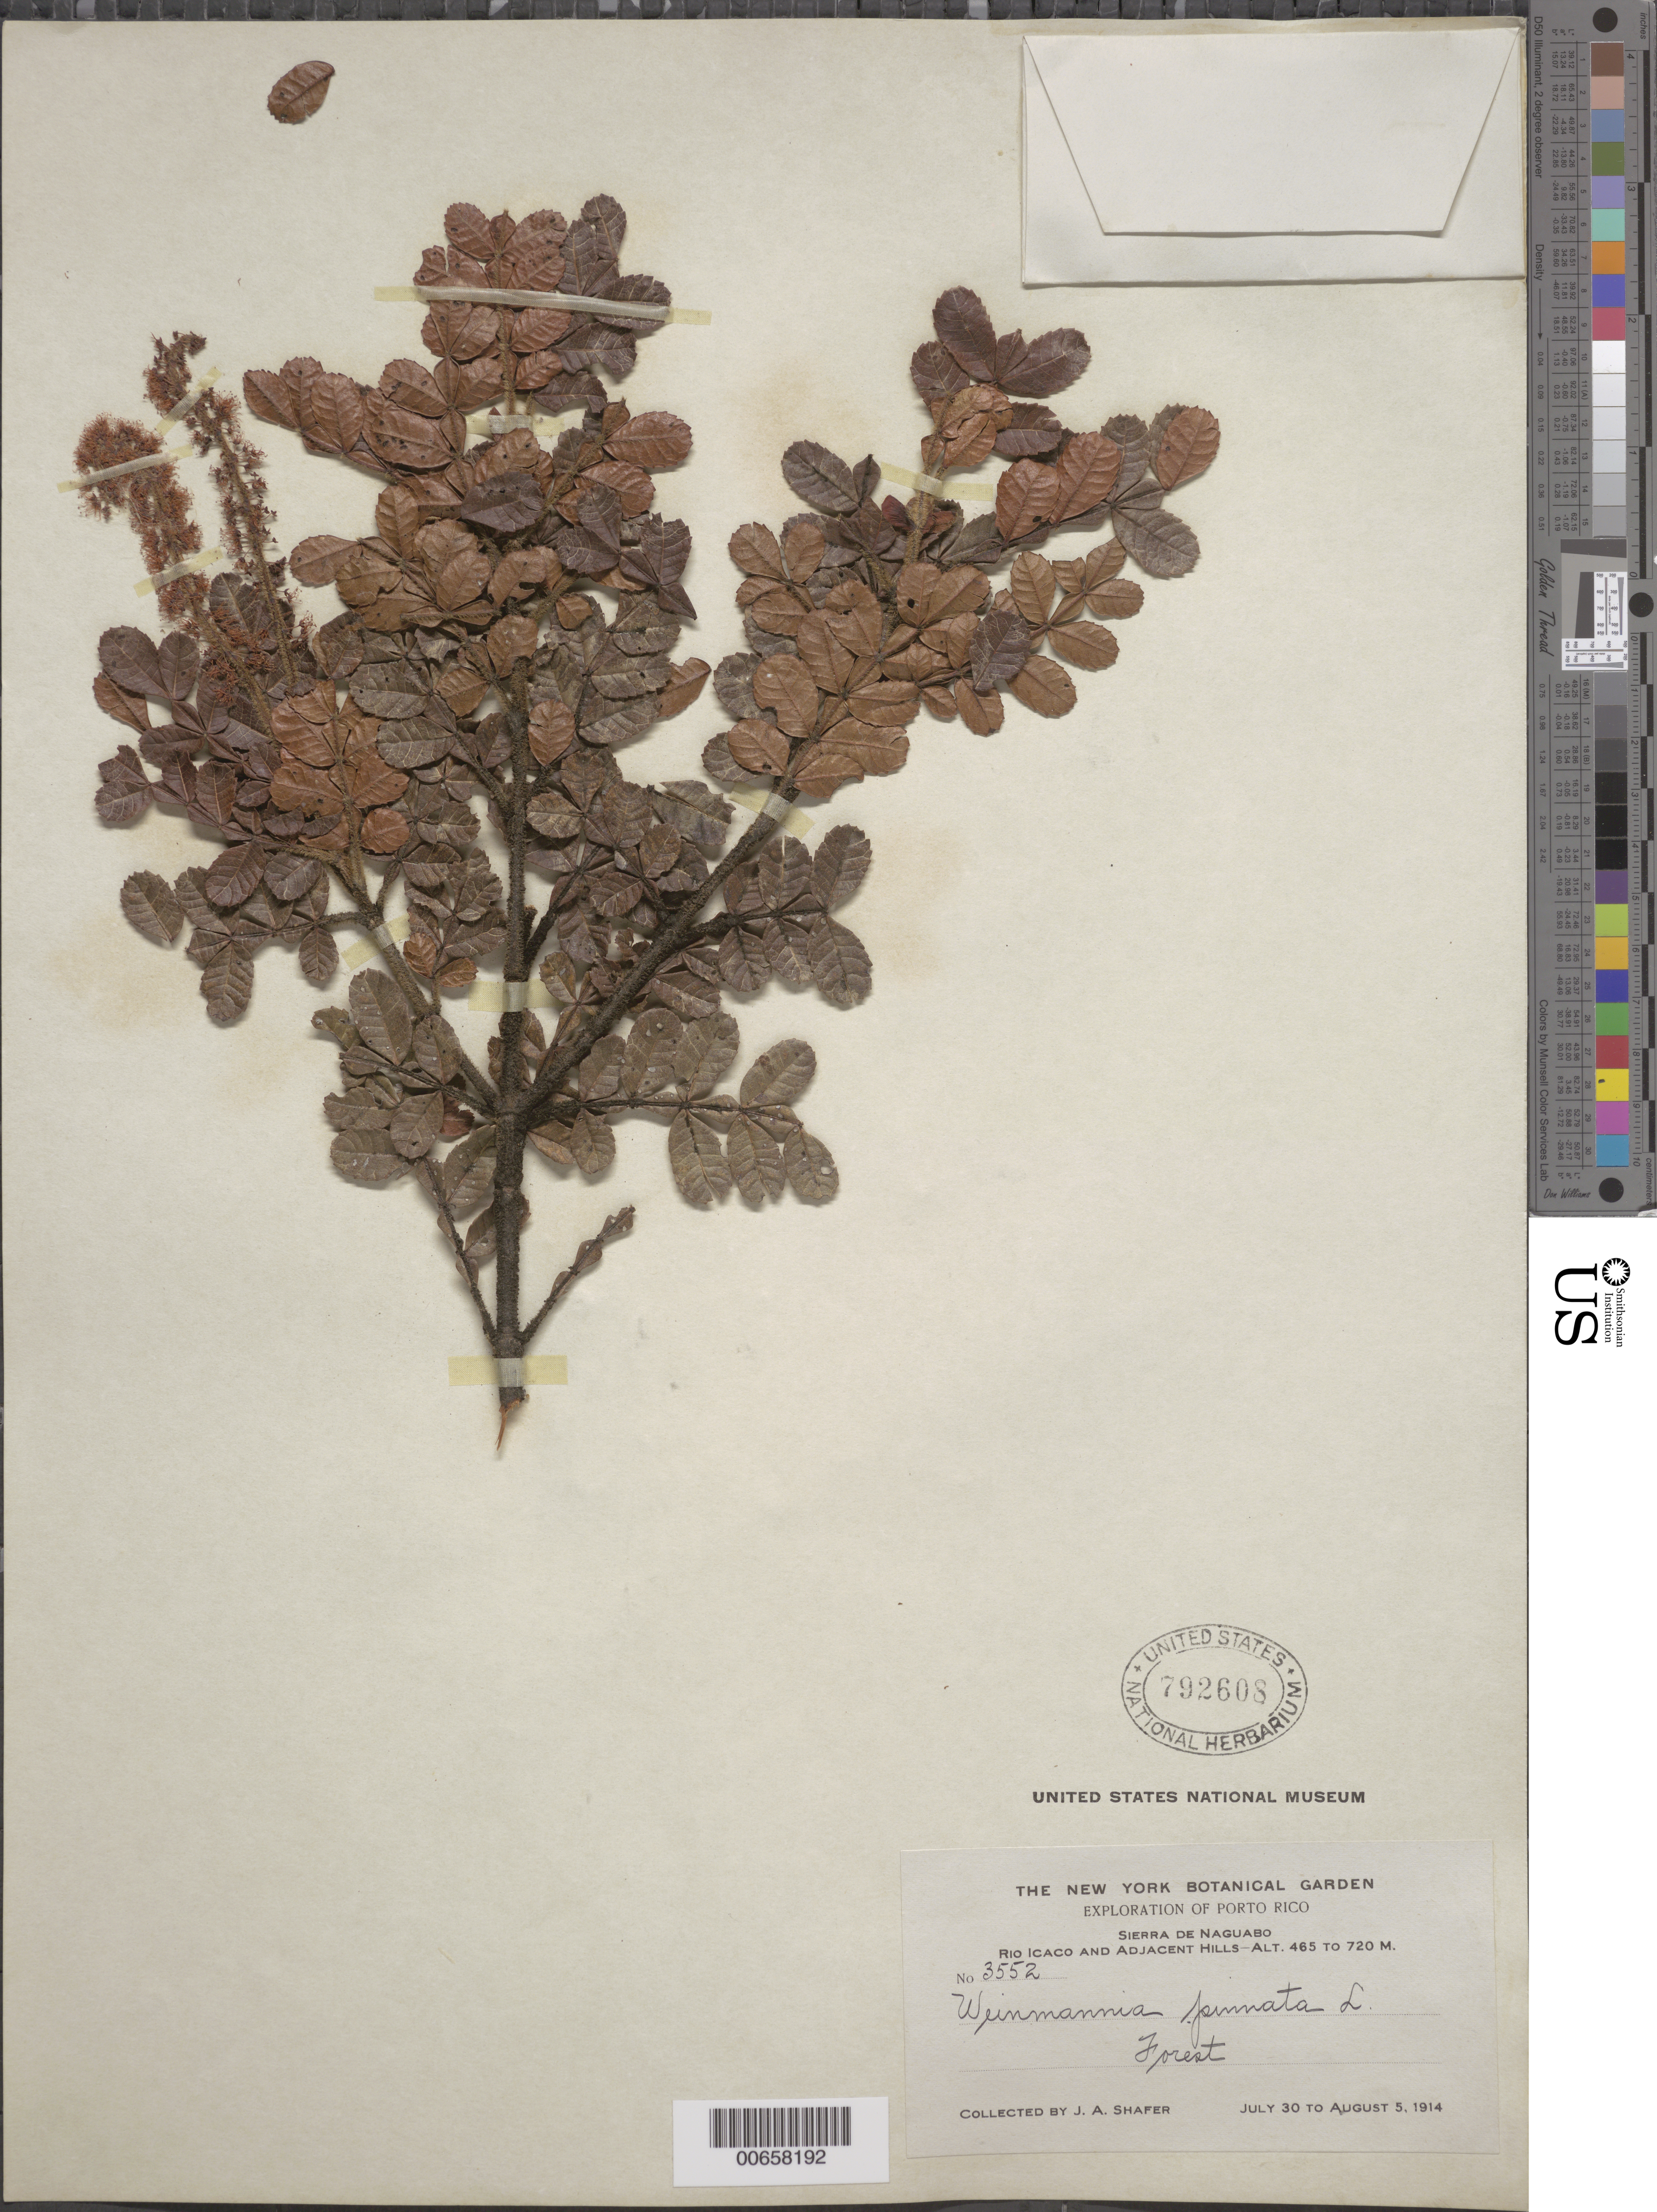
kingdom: Plantae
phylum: Tracheophyta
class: Magnoliopsida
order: Oxalidales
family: Cunoniaceae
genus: Weinmannia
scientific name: Weinmannia pinnata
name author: L.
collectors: J. A. Shafer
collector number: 3552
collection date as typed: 30 Jul 1914 to 05 Aug 1914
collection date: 1914-07-30/1914-08-05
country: Puerto Rico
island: Greater Antilles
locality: Sierra de Naguabo, Rio Icaco and Adjacent Hills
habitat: Forest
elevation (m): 465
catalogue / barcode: US 792608